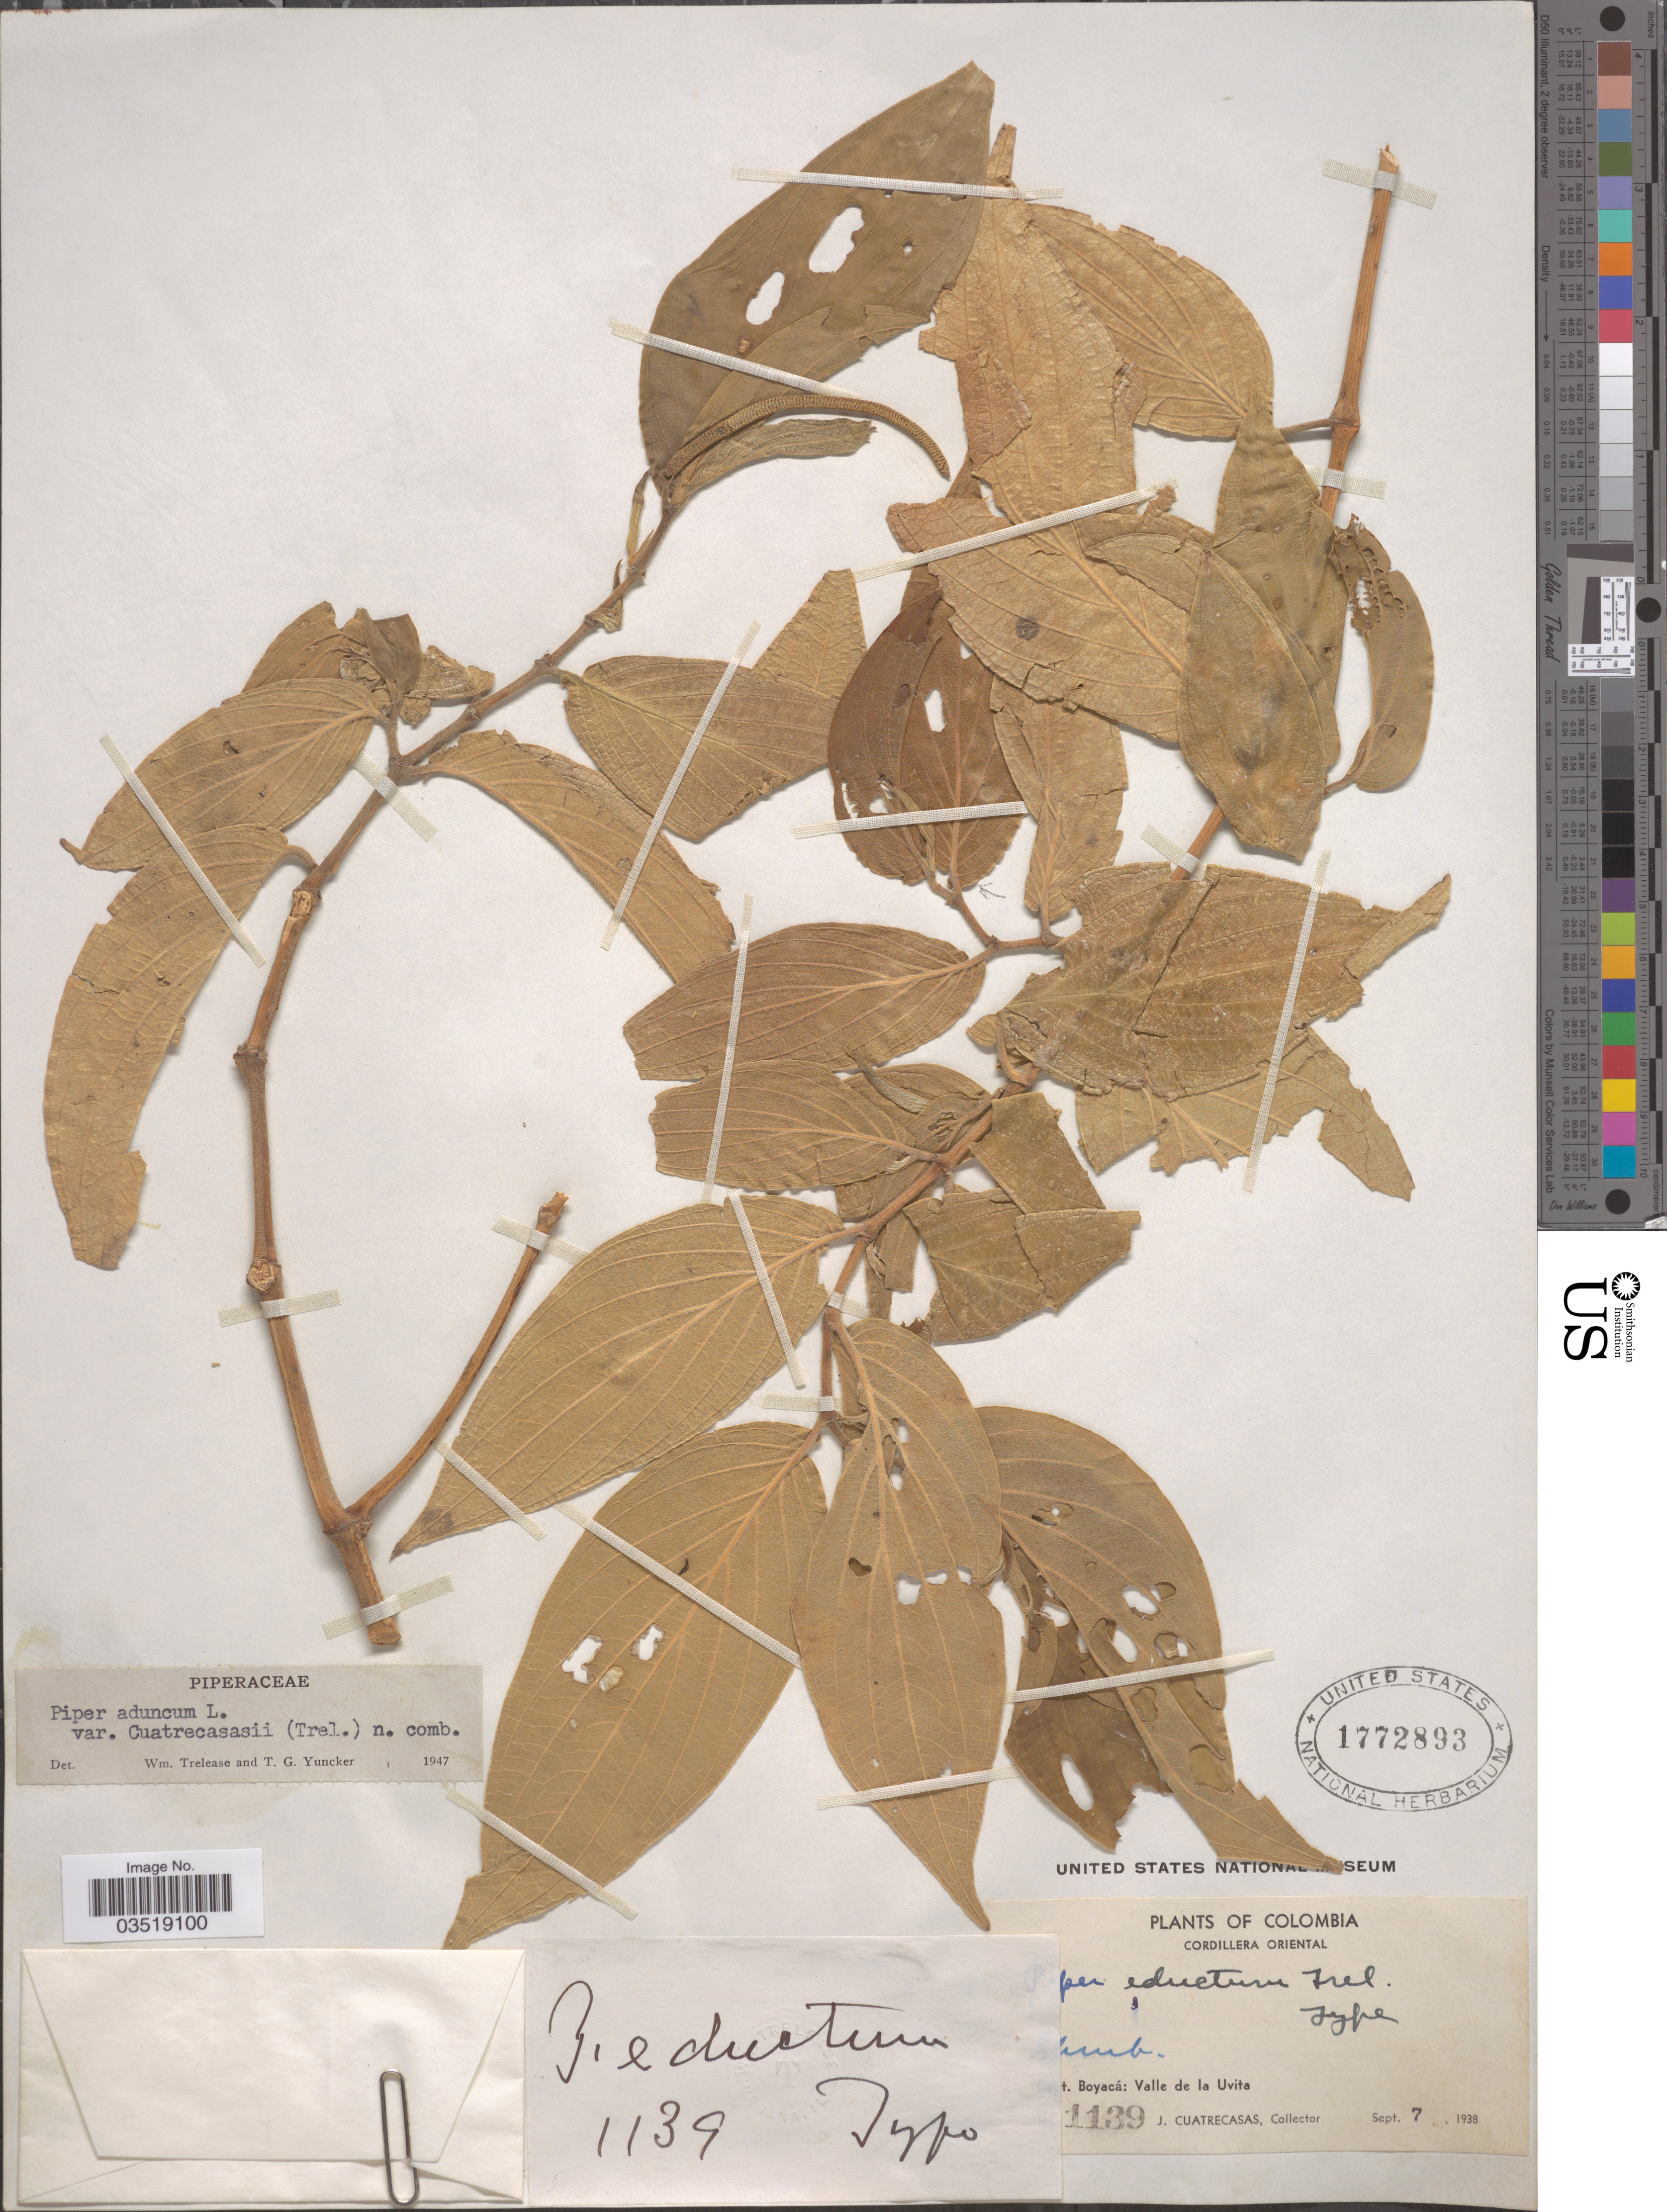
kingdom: Plantae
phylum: Tracheophyta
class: Magnoliopsida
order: Piperales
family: Piperaceae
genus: Piper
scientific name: Piper aduncum var. cordulatum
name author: L.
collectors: J. Cuatrecasas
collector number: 1139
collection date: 1938-09-07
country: Colombia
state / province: Boyacá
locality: Cordillera Oriental. Dept. Boyacá: Valle de la Uvita.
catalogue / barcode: US 1772893